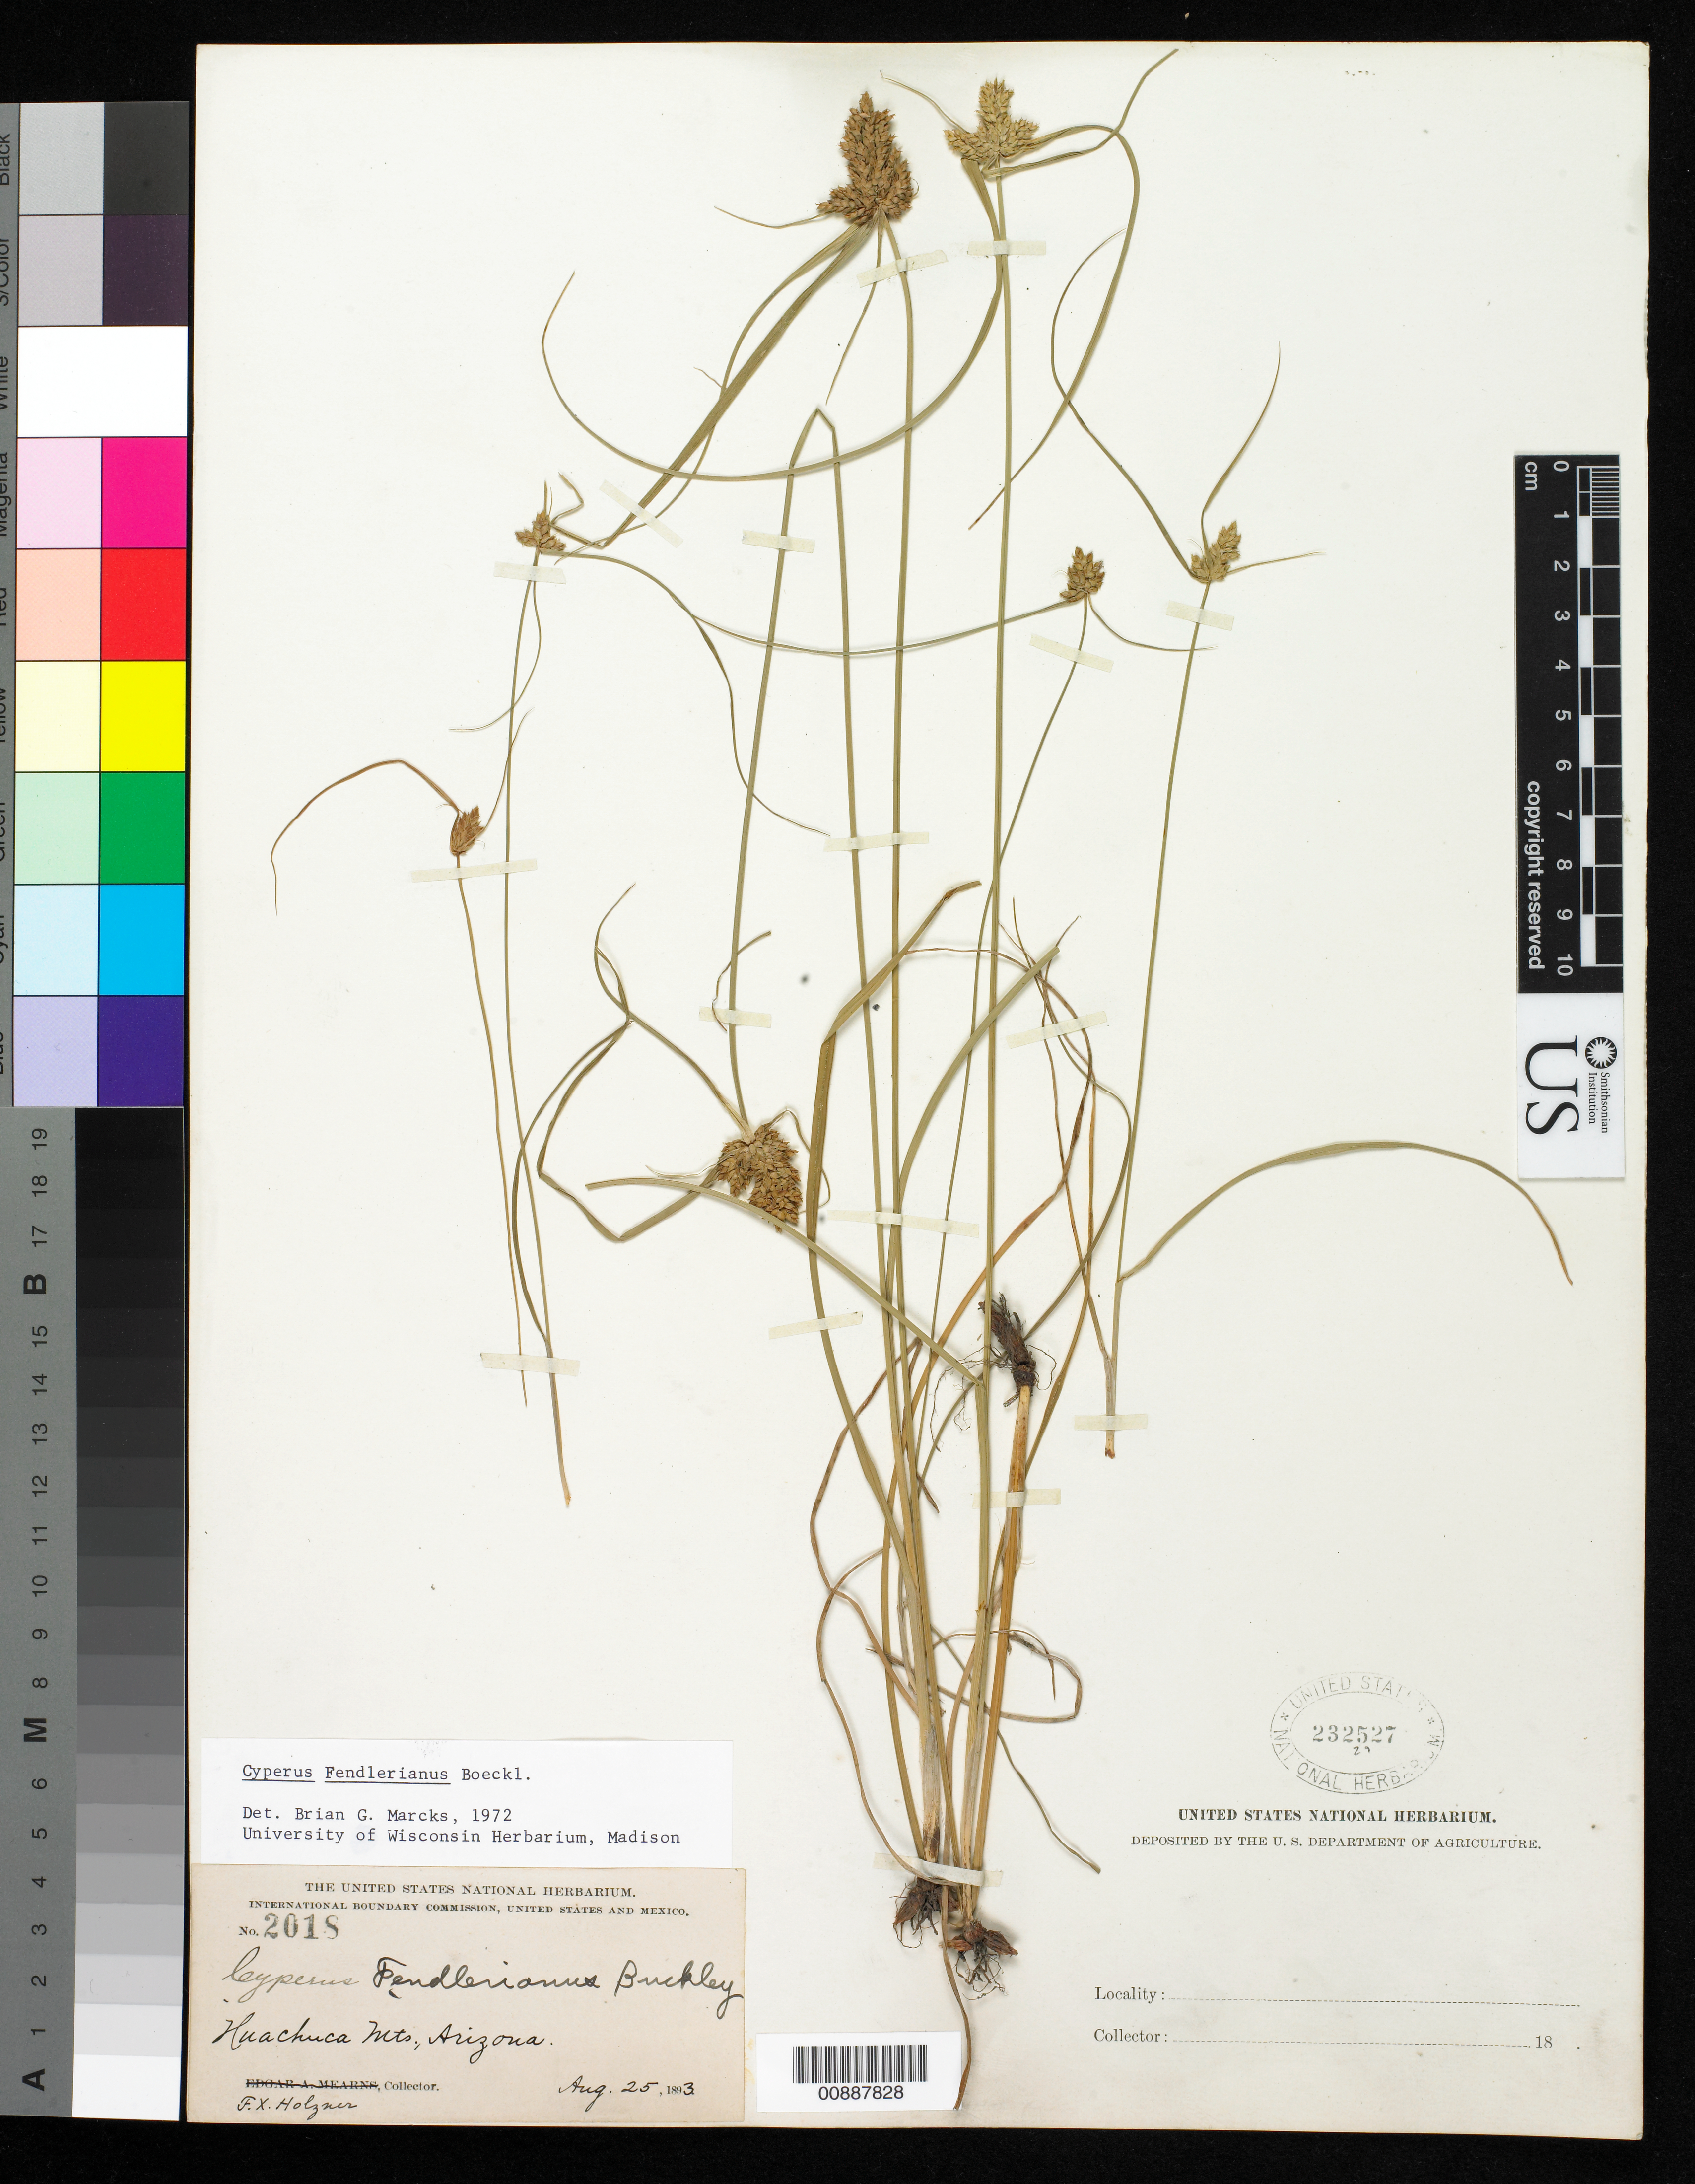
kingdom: Plantae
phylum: Tracheophyta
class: Liliopsida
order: Poales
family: Cyperaceae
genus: Cyperus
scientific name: Cyperus fendlerianus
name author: Boeckeler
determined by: Marcks, B.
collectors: F. X. Holzner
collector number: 2018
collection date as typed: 25 Aug 1893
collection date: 1893-08-25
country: United States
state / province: Arizona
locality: Huachuca Mts.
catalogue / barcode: US 232527